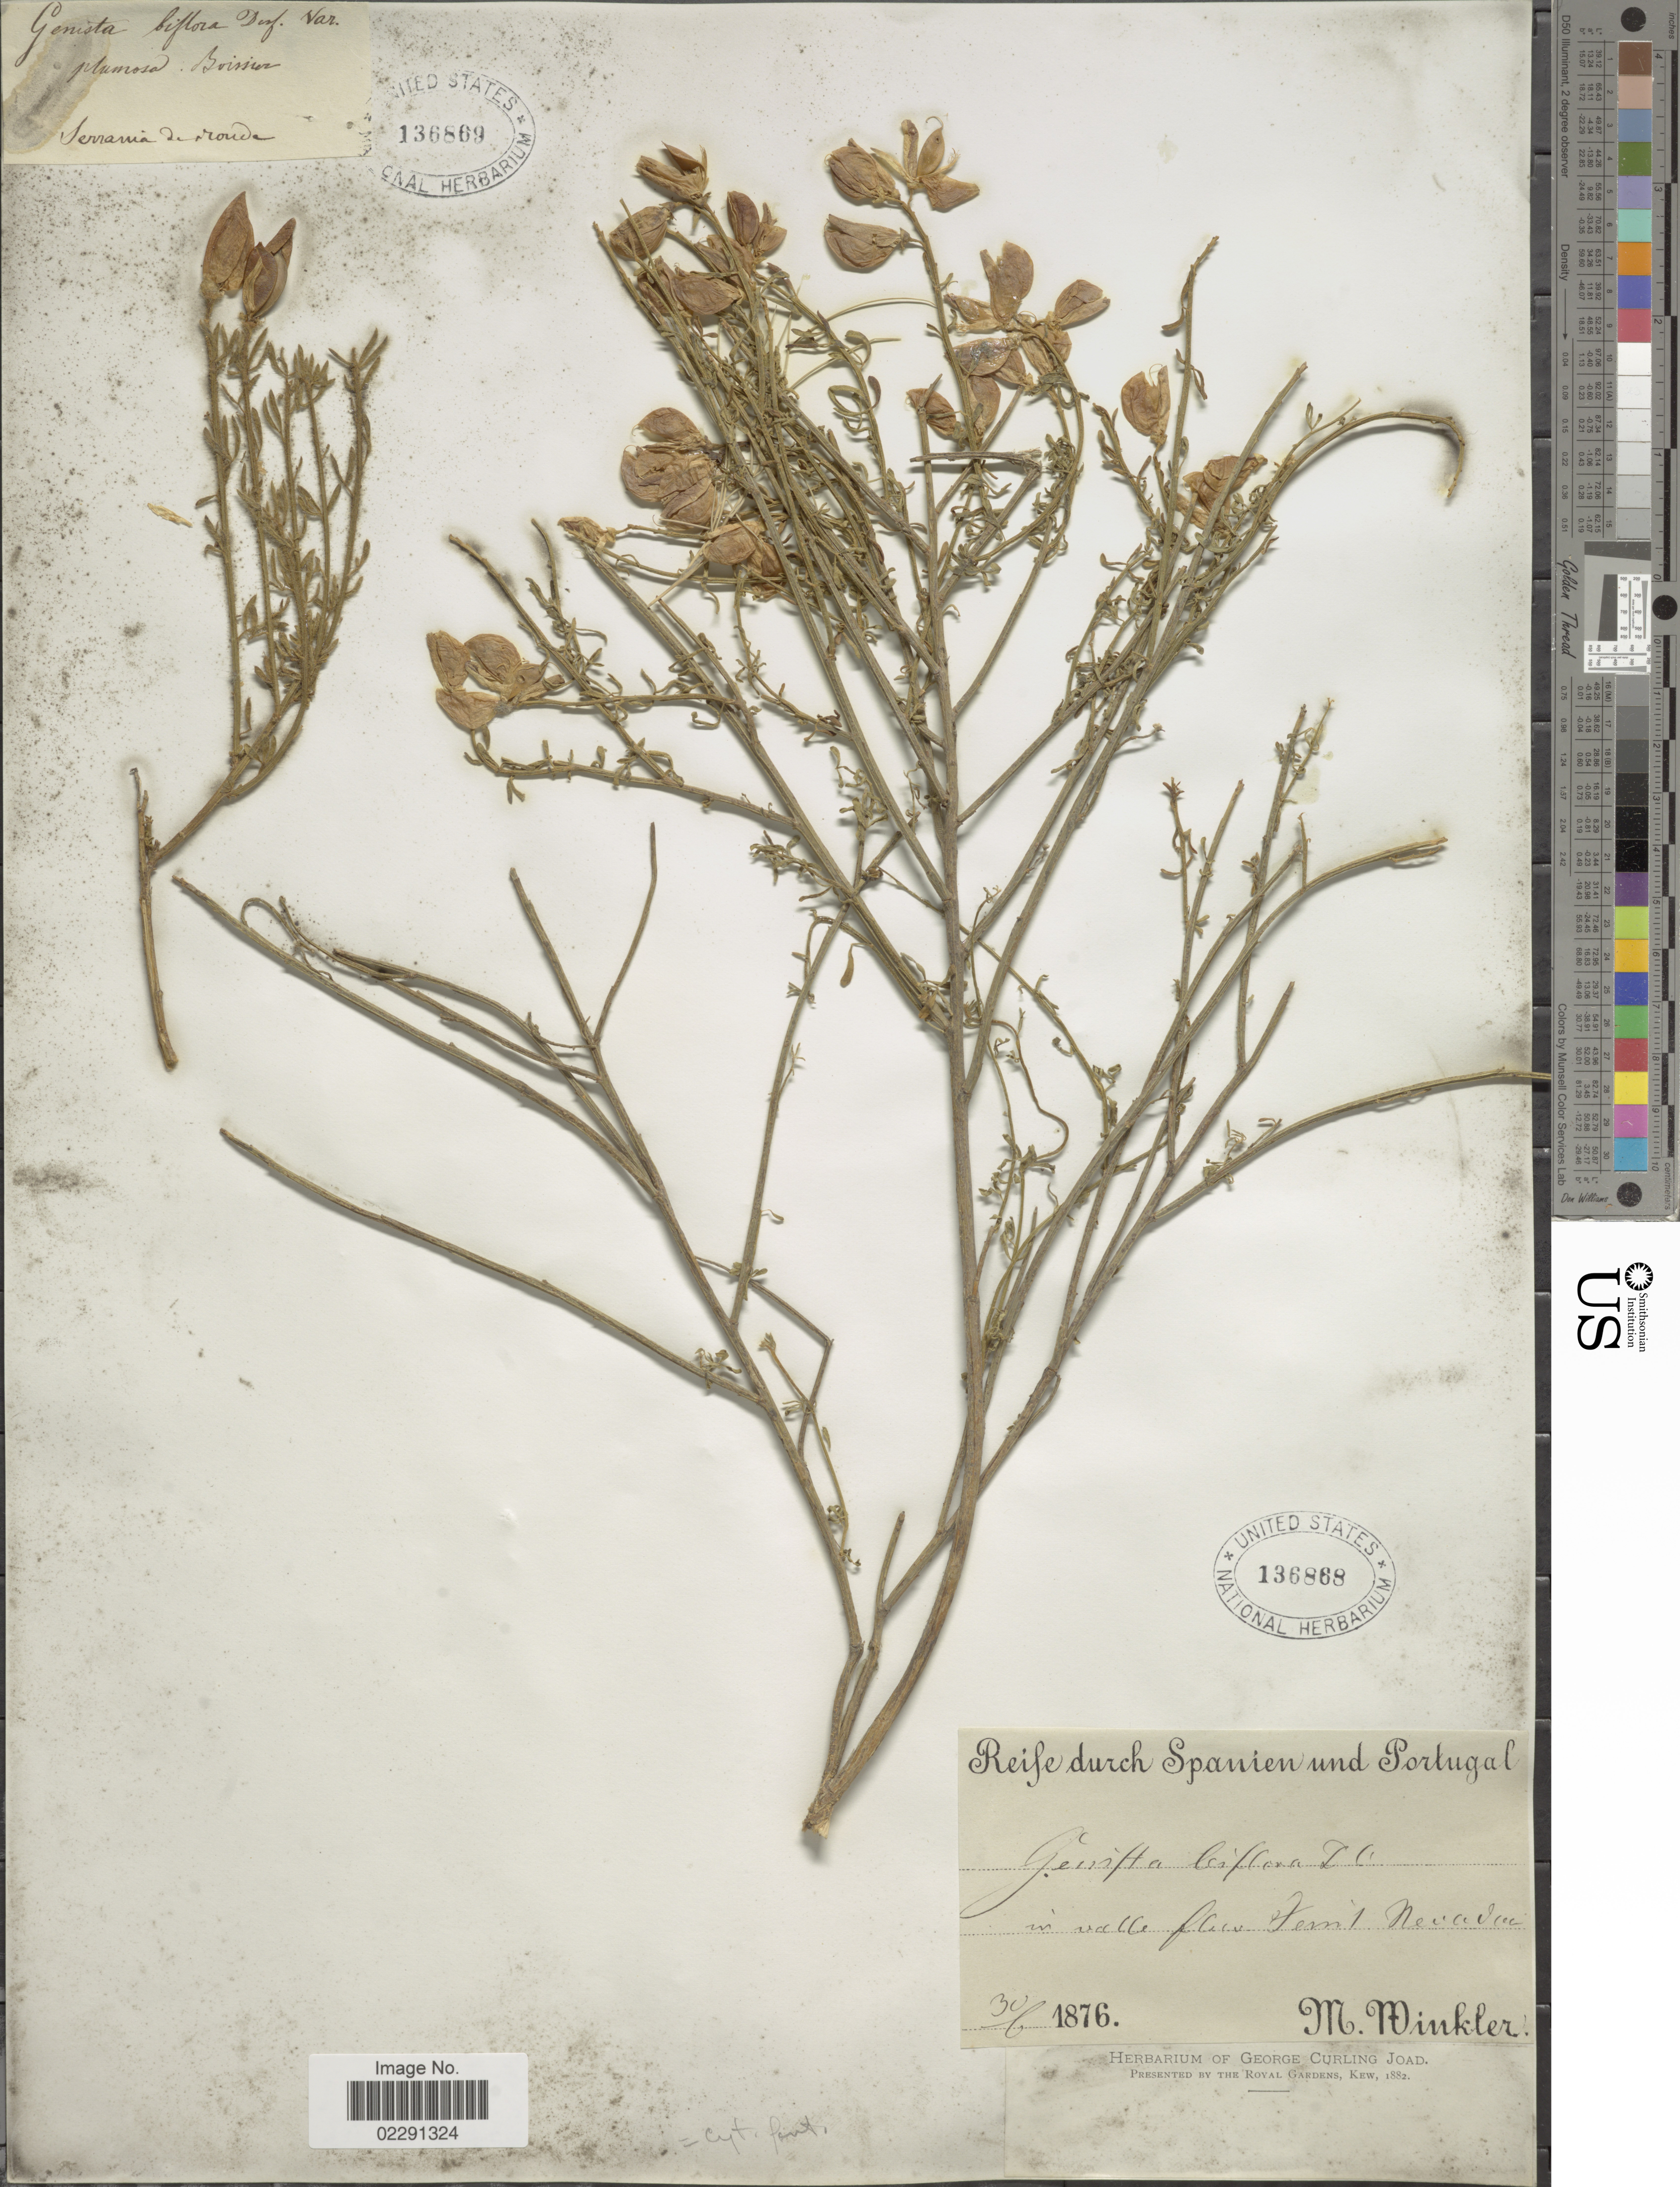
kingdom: Plantae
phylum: Tracheophyta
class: Magnoliopsida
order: Fabales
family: Fabaceae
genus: Cytisus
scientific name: Cytisus fontanesii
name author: Ball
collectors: Minkler, M.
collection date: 1876-06-30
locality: Reife durch Spanien und Portugal, in valle fluev Femil Nevcador. [interpreted]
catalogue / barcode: US 136868